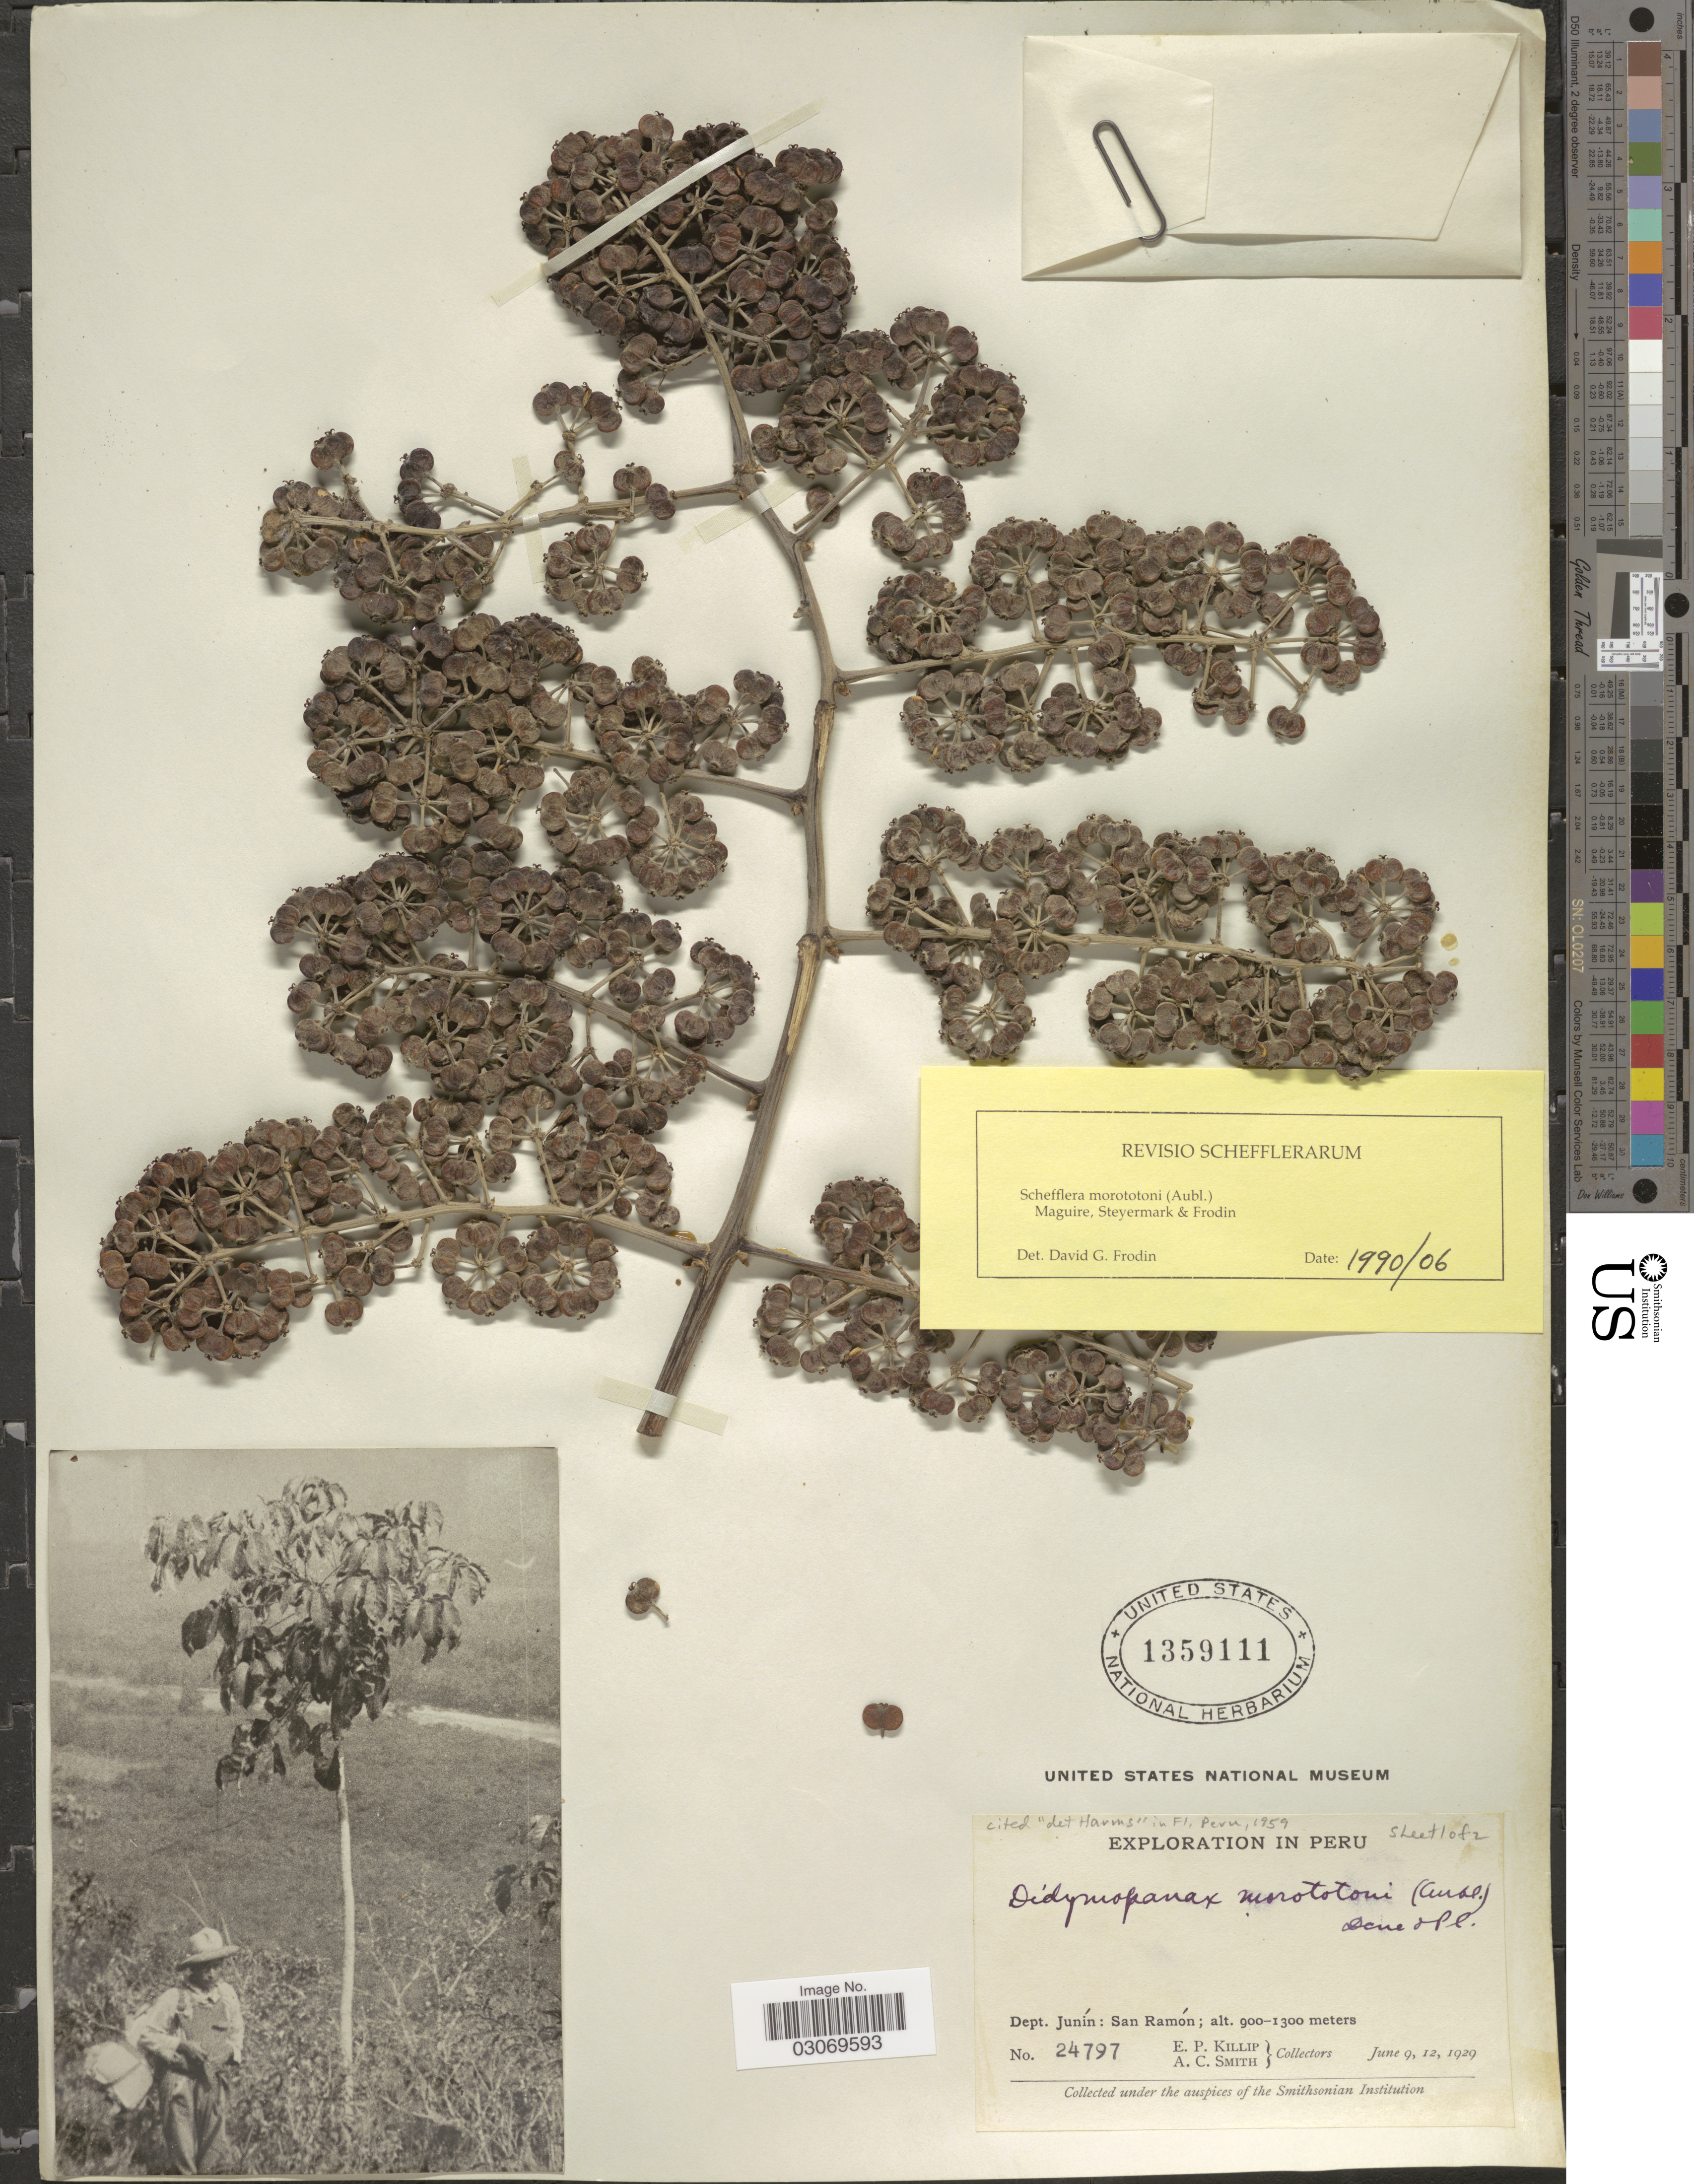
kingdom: Plantae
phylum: Tracheophyta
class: Magnoliopsida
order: Apiales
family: Araliaceae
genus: Schefflera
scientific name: Schefflera morototoni (Aubl.) Maguire, Steyerm. & Frodin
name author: (Aubl.) Maguire et al.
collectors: E. P. Killip & A. C. Smith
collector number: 24797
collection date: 1929-06-09/1929-06-12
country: Peru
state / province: Junín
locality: Dept. Junín: San Ramón.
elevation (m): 900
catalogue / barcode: US 1359111